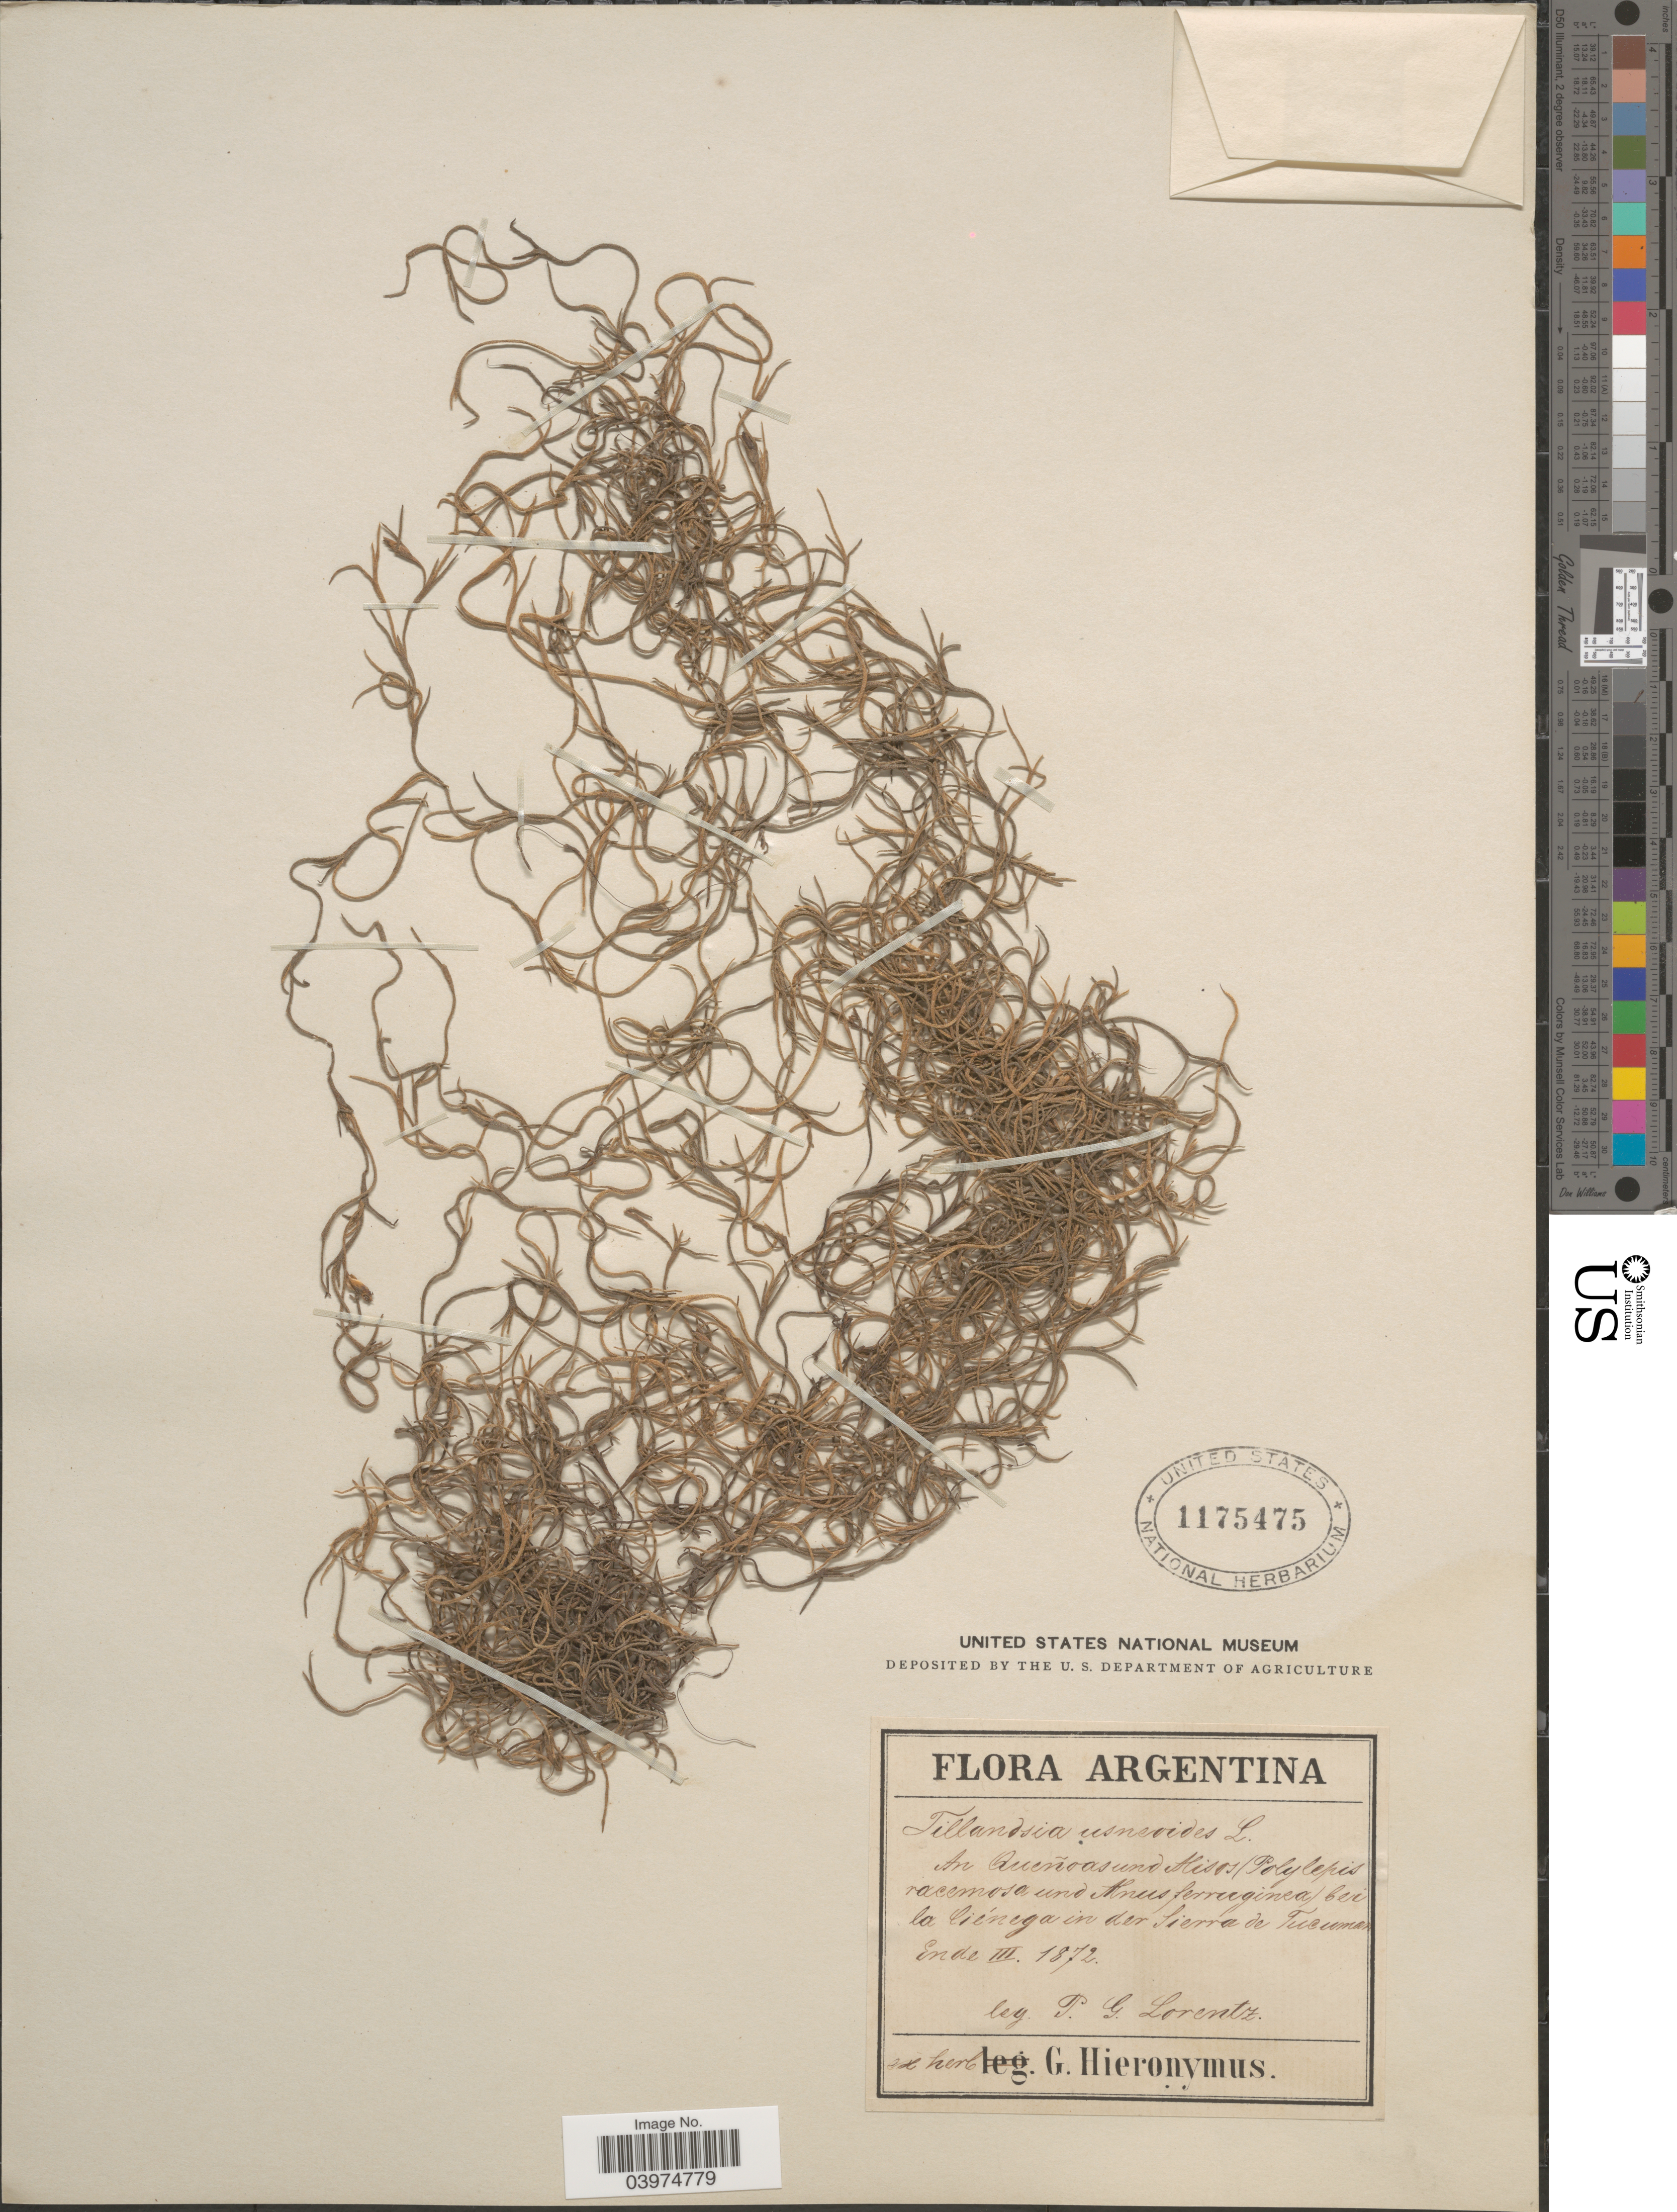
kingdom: Plantae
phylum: Tracheophyta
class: Liliopsida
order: Poales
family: Bromeliaceae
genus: Tillandsia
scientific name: Tillandsia usneoides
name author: (L.) L.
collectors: P. G. Lorentz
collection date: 1872-03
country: Argentina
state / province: Tucuman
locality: Bei la Ciénega in der Sierra de Tucuman.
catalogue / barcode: US 1175475